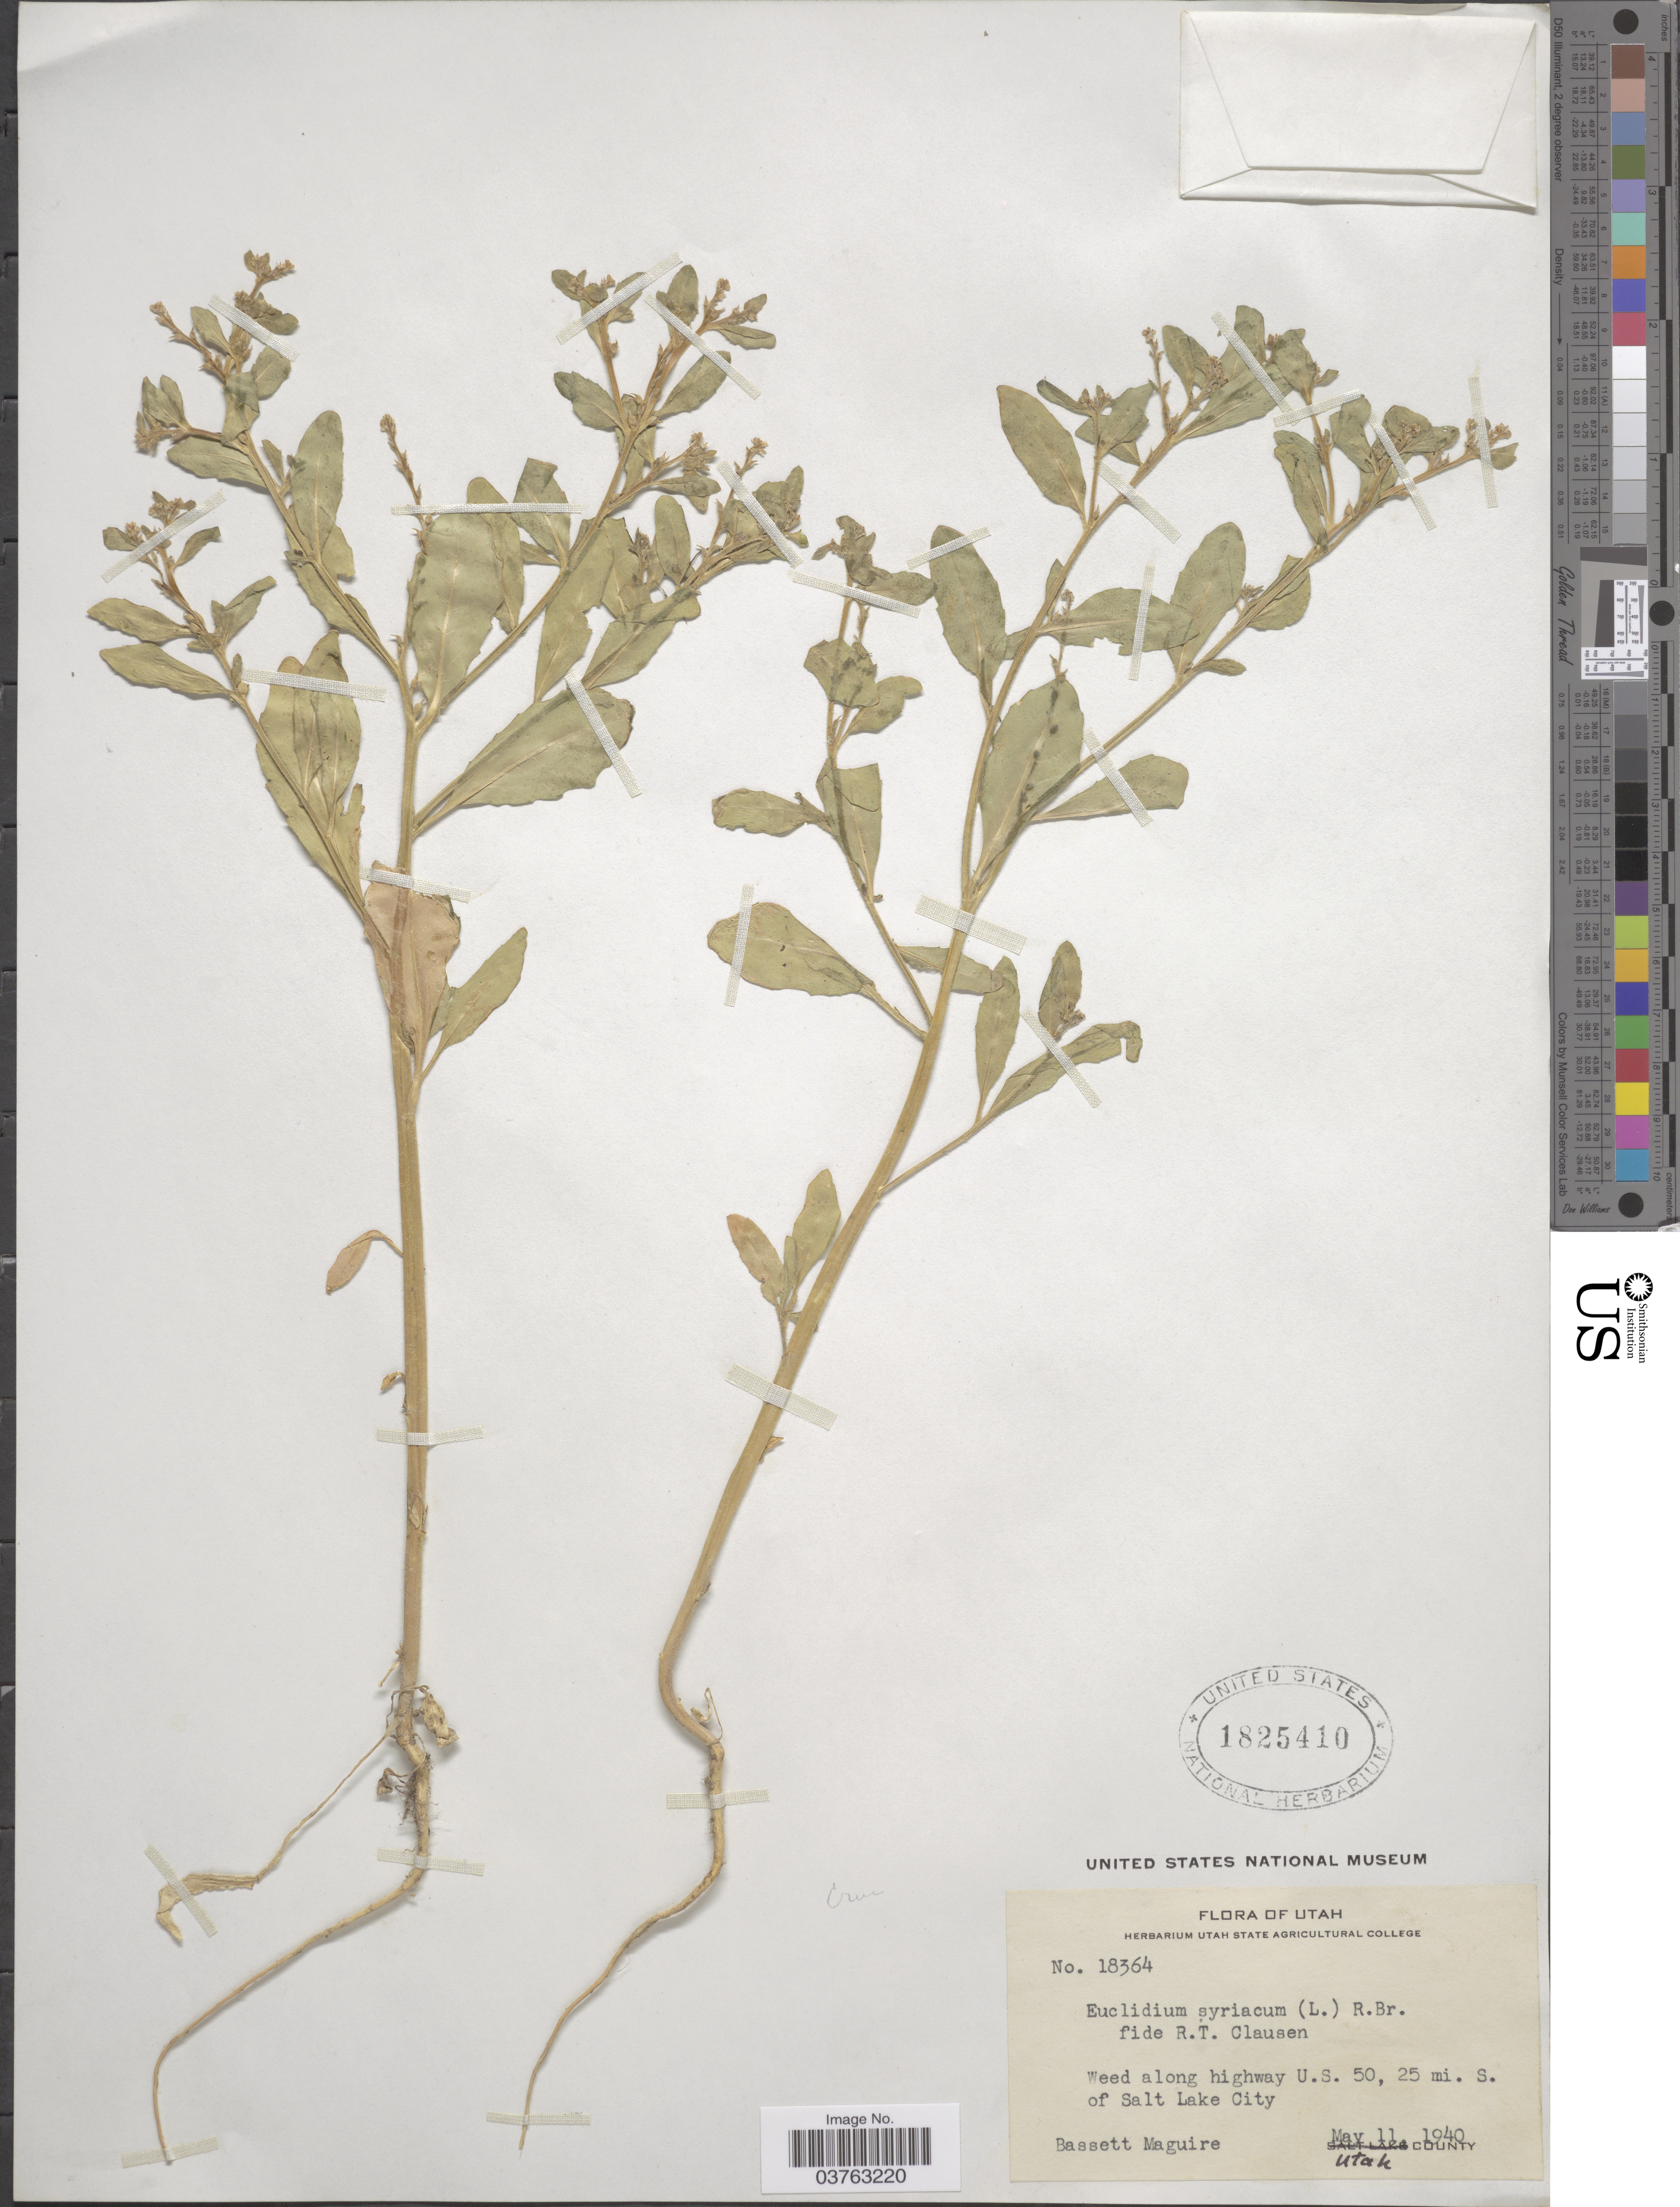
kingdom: Plantae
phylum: Tracheophyta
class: Magnoliopsida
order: Brassicales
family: Brassicaceae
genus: Euclidium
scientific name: Euclidium syriacum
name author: (L.) W.T. Aiton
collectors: B. Maguire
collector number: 18364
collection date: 1940-05-11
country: United States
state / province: Utah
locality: Weed along highway U.S. 50, 25 mi. S. of Salt Lake City.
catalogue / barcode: US 1825410